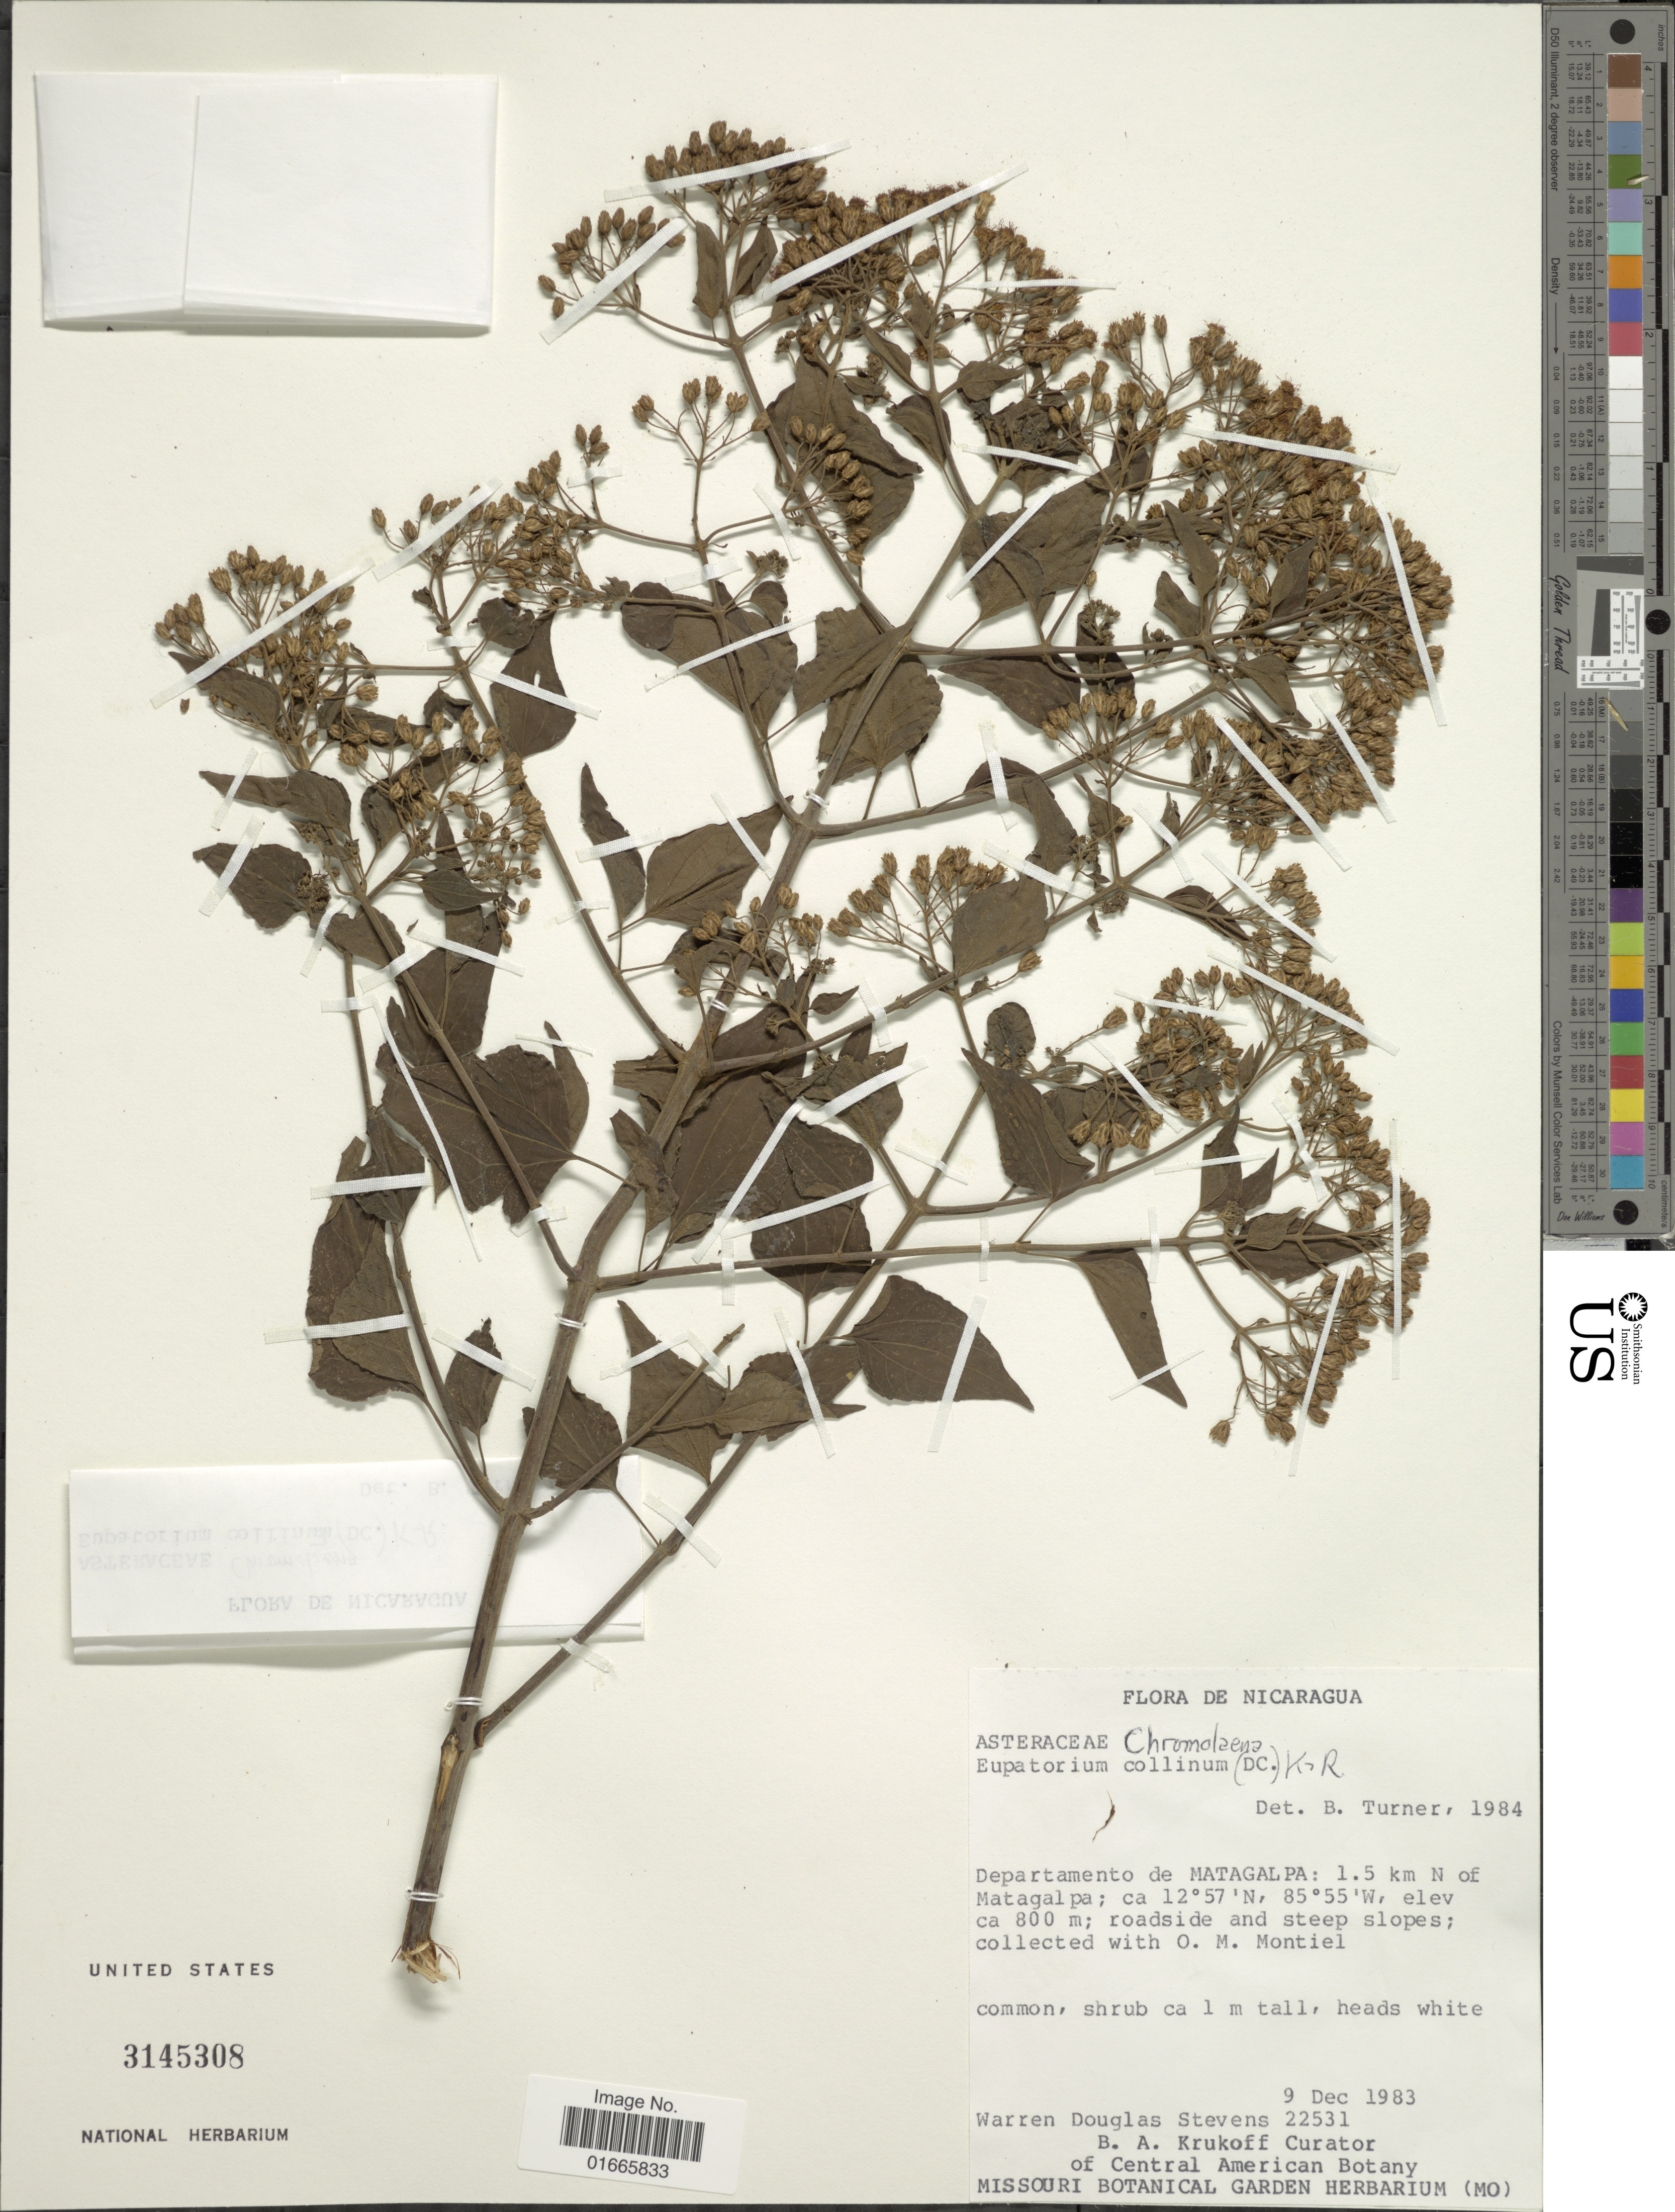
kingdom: Plantae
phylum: Tracheophyta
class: Magnoliopsida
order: Asterales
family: Asteraceae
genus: Chromolaena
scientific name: Chromolaena collina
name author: (DC.) R.M. King & H. Rob.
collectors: W. D. Stevens, B. A. Krukoff & O. Montiel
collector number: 22531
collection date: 1983-12-09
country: Nicaragua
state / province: Matagalpa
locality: Departamento de Matagalpa: 1.5 km N of Matagalpa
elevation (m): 800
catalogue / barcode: US 3145308